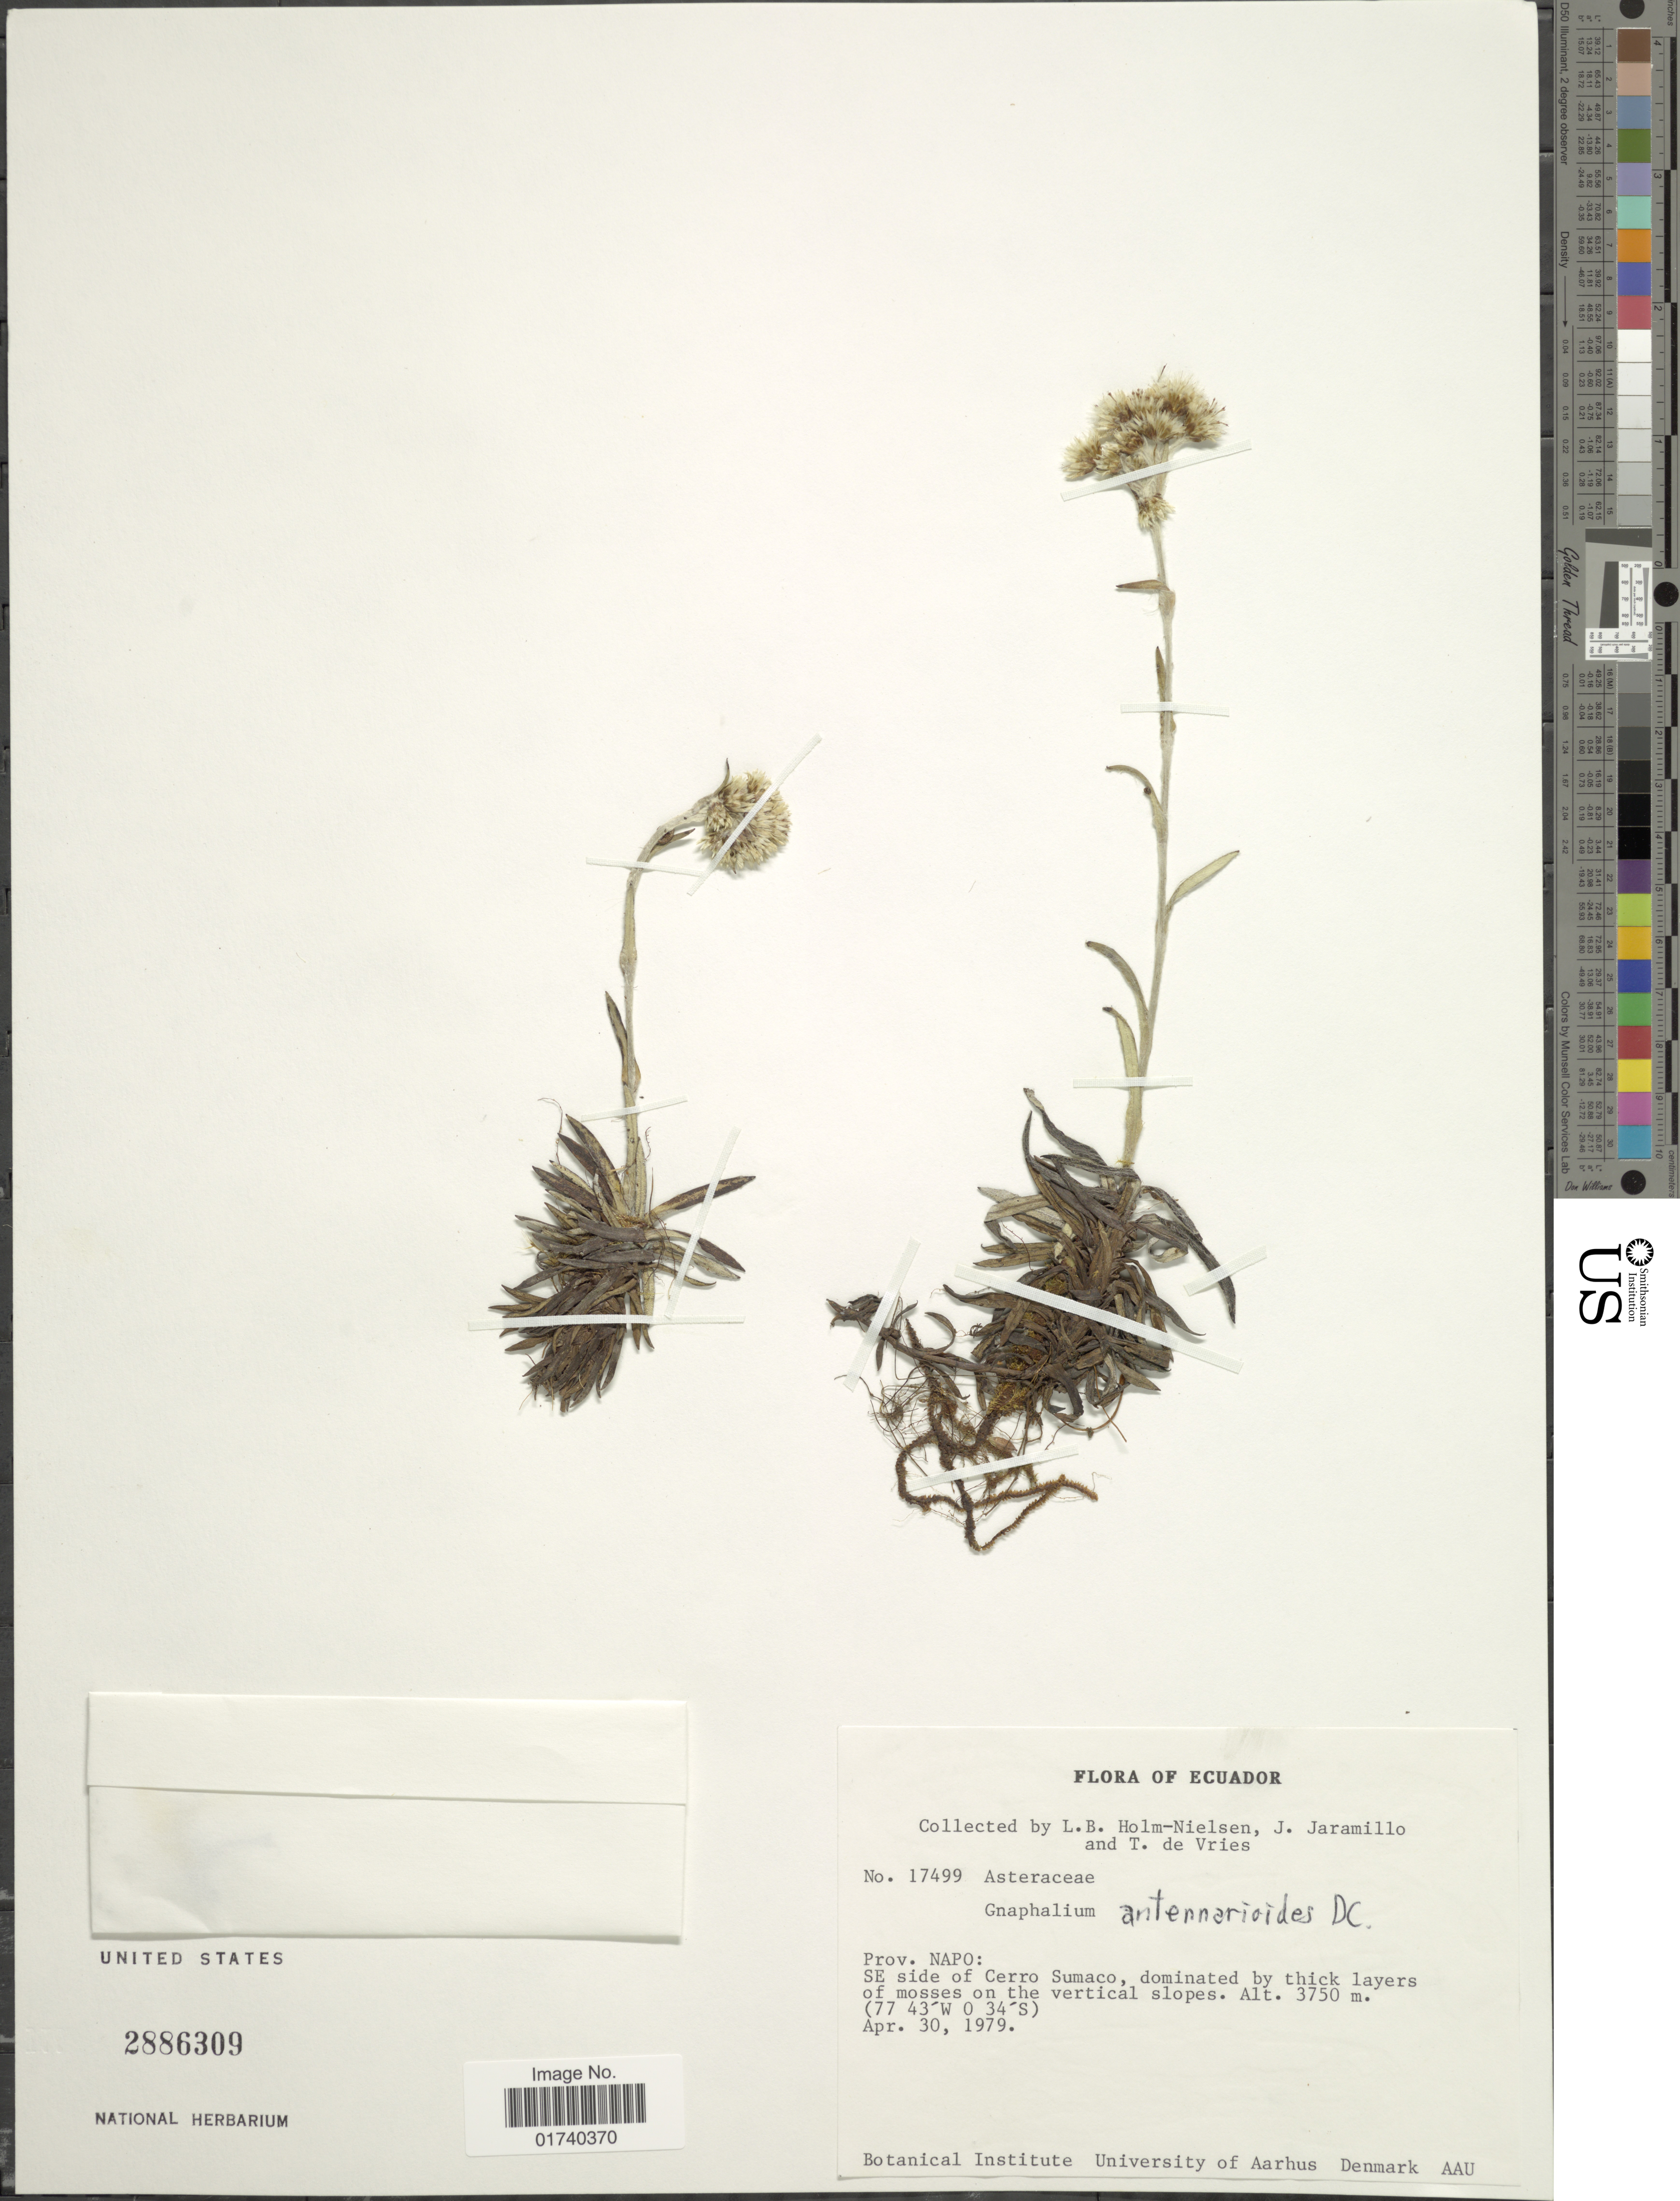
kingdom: Plantae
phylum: Tracheophyta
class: Magnoliopsida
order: Asterales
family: Asteraceae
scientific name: Hypserion minor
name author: G.L. Nesom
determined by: Nesom, Guy L.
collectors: L. B. Holm-Nielsen, J. Jaramillo & T. de Vries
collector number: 17499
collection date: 1979-04-30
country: Ecuador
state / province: Napo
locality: Prov. Napo, SE side of Cerro Sumaco.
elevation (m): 3750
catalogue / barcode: US 2886309